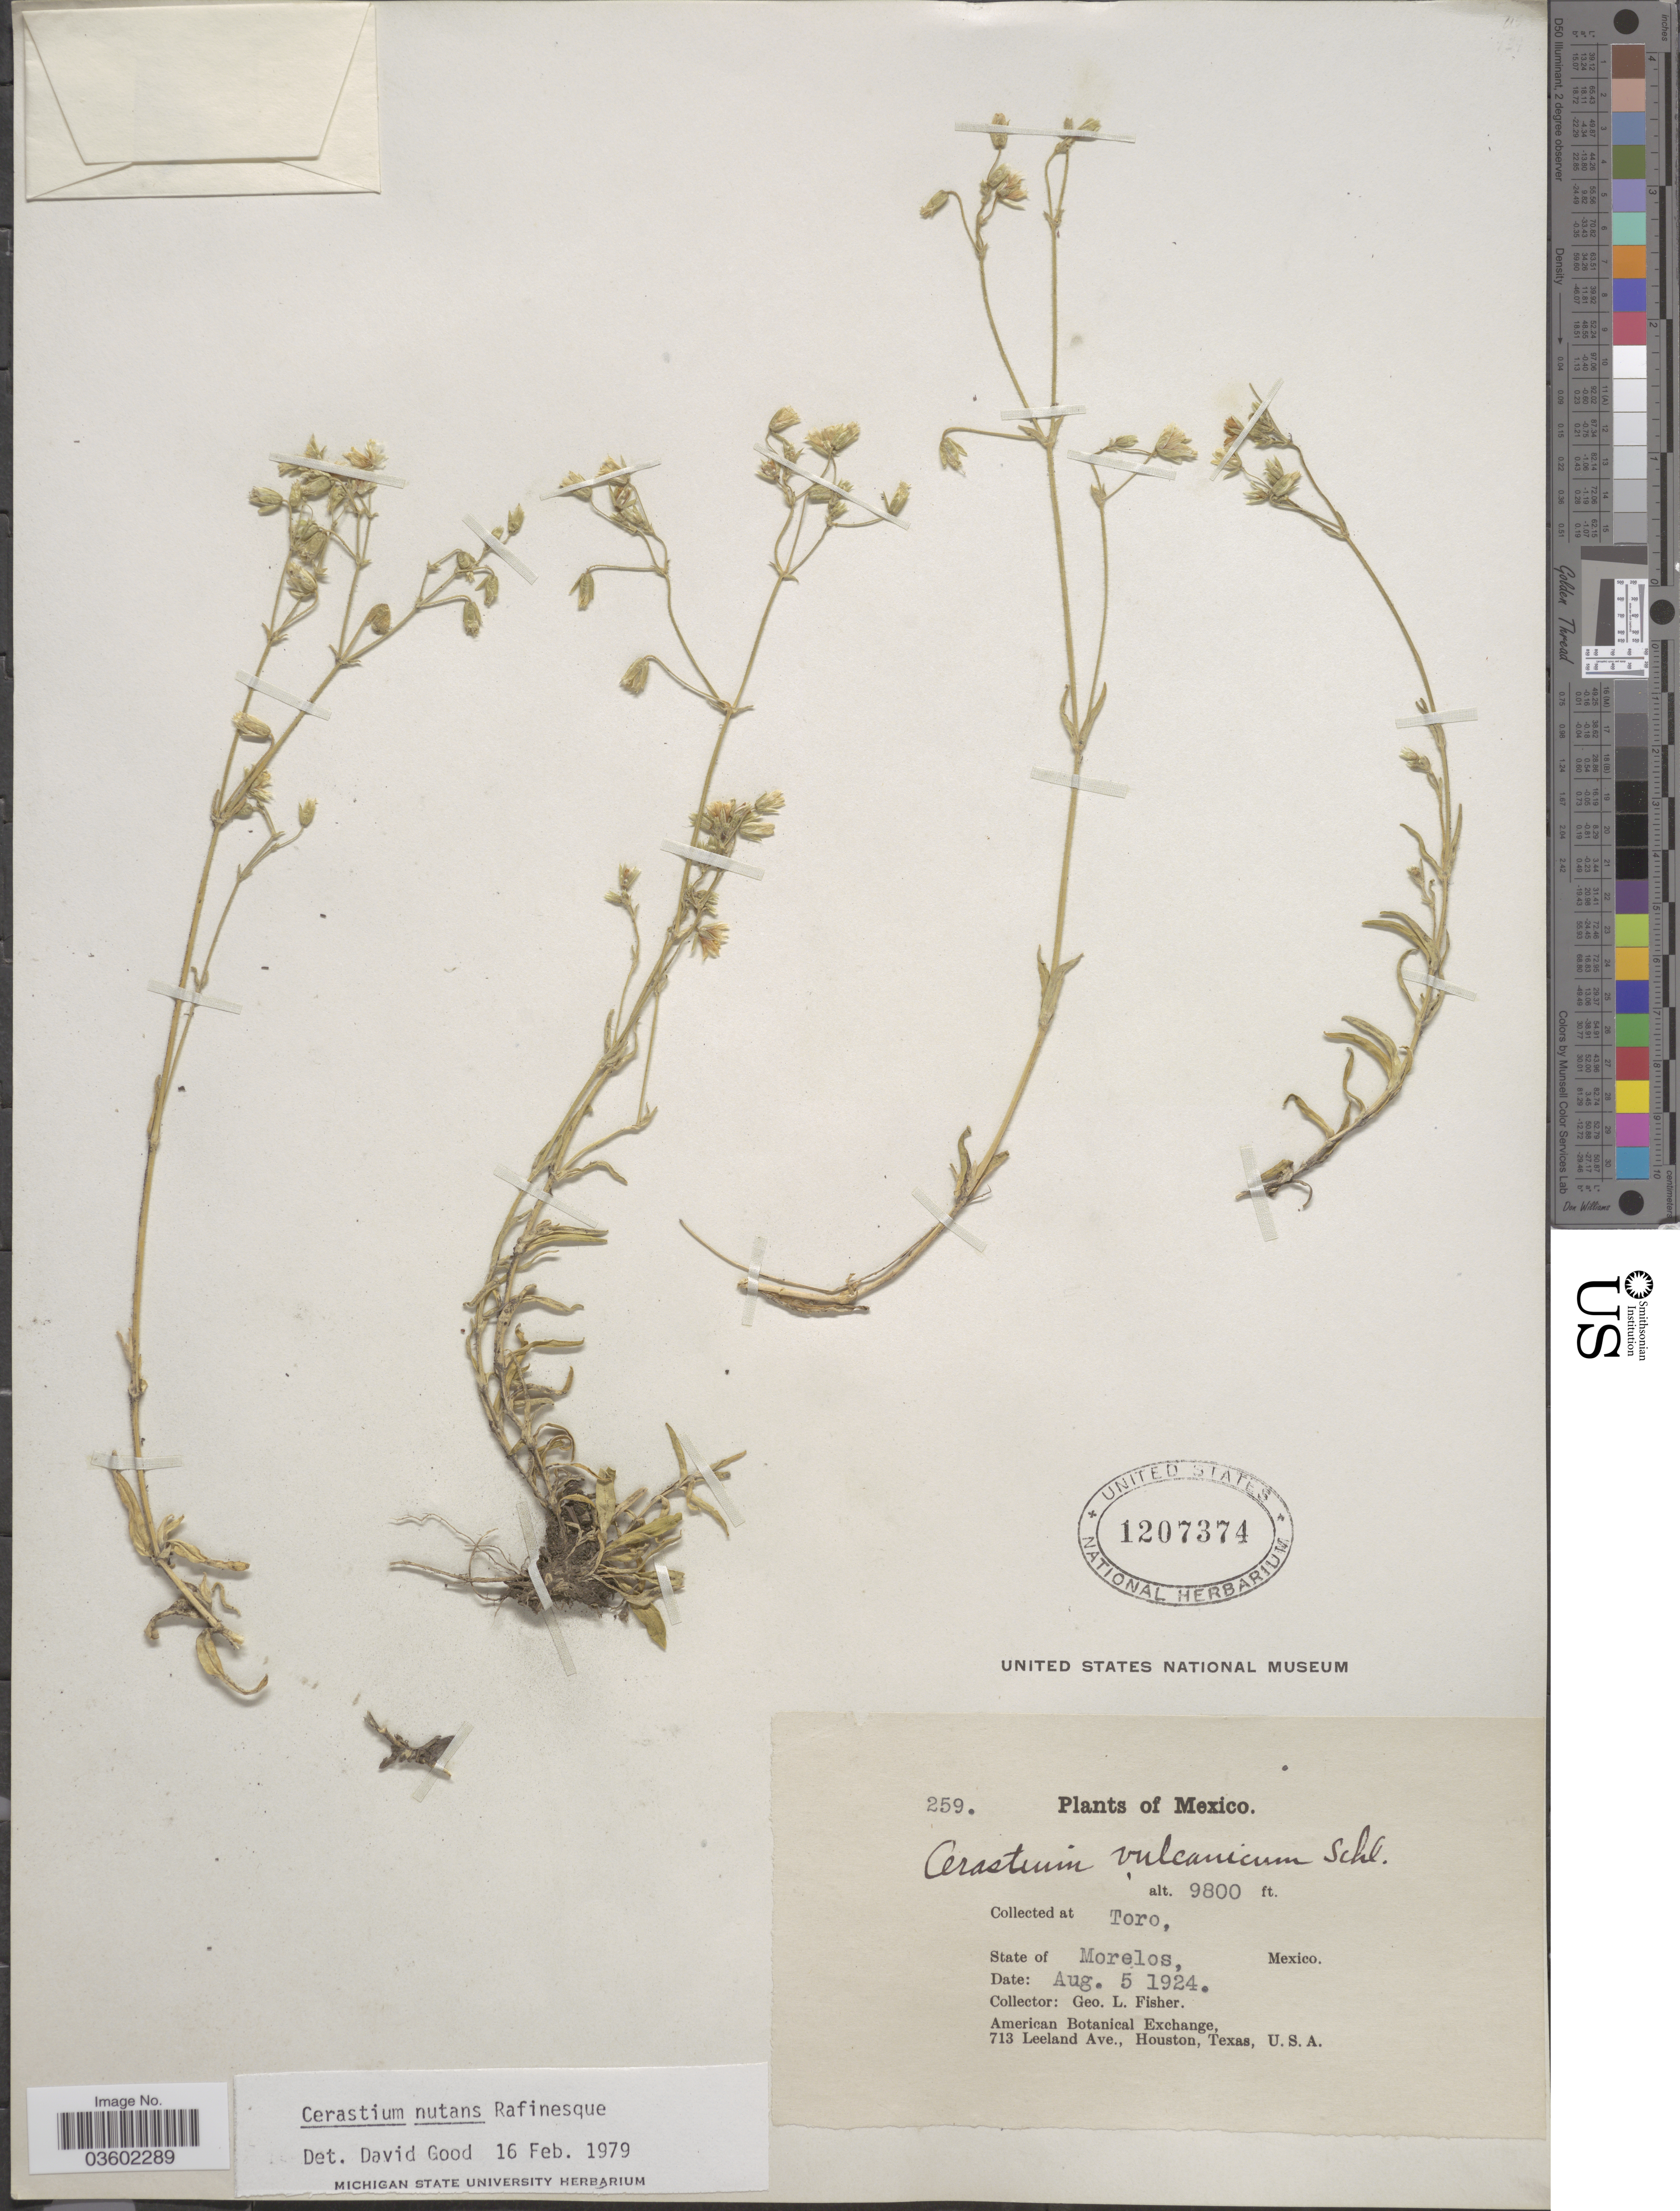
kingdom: Plantae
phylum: Tracheophyta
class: Magnoliopsida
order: Caryophyllales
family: Caryophyllaceae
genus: Cerastium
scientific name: Cerastium nutans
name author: Raf.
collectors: G. L. Fisher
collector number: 259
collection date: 1924-08-05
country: Mexico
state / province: Morelos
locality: Toro.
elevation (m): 2987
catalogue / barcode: US 1207374